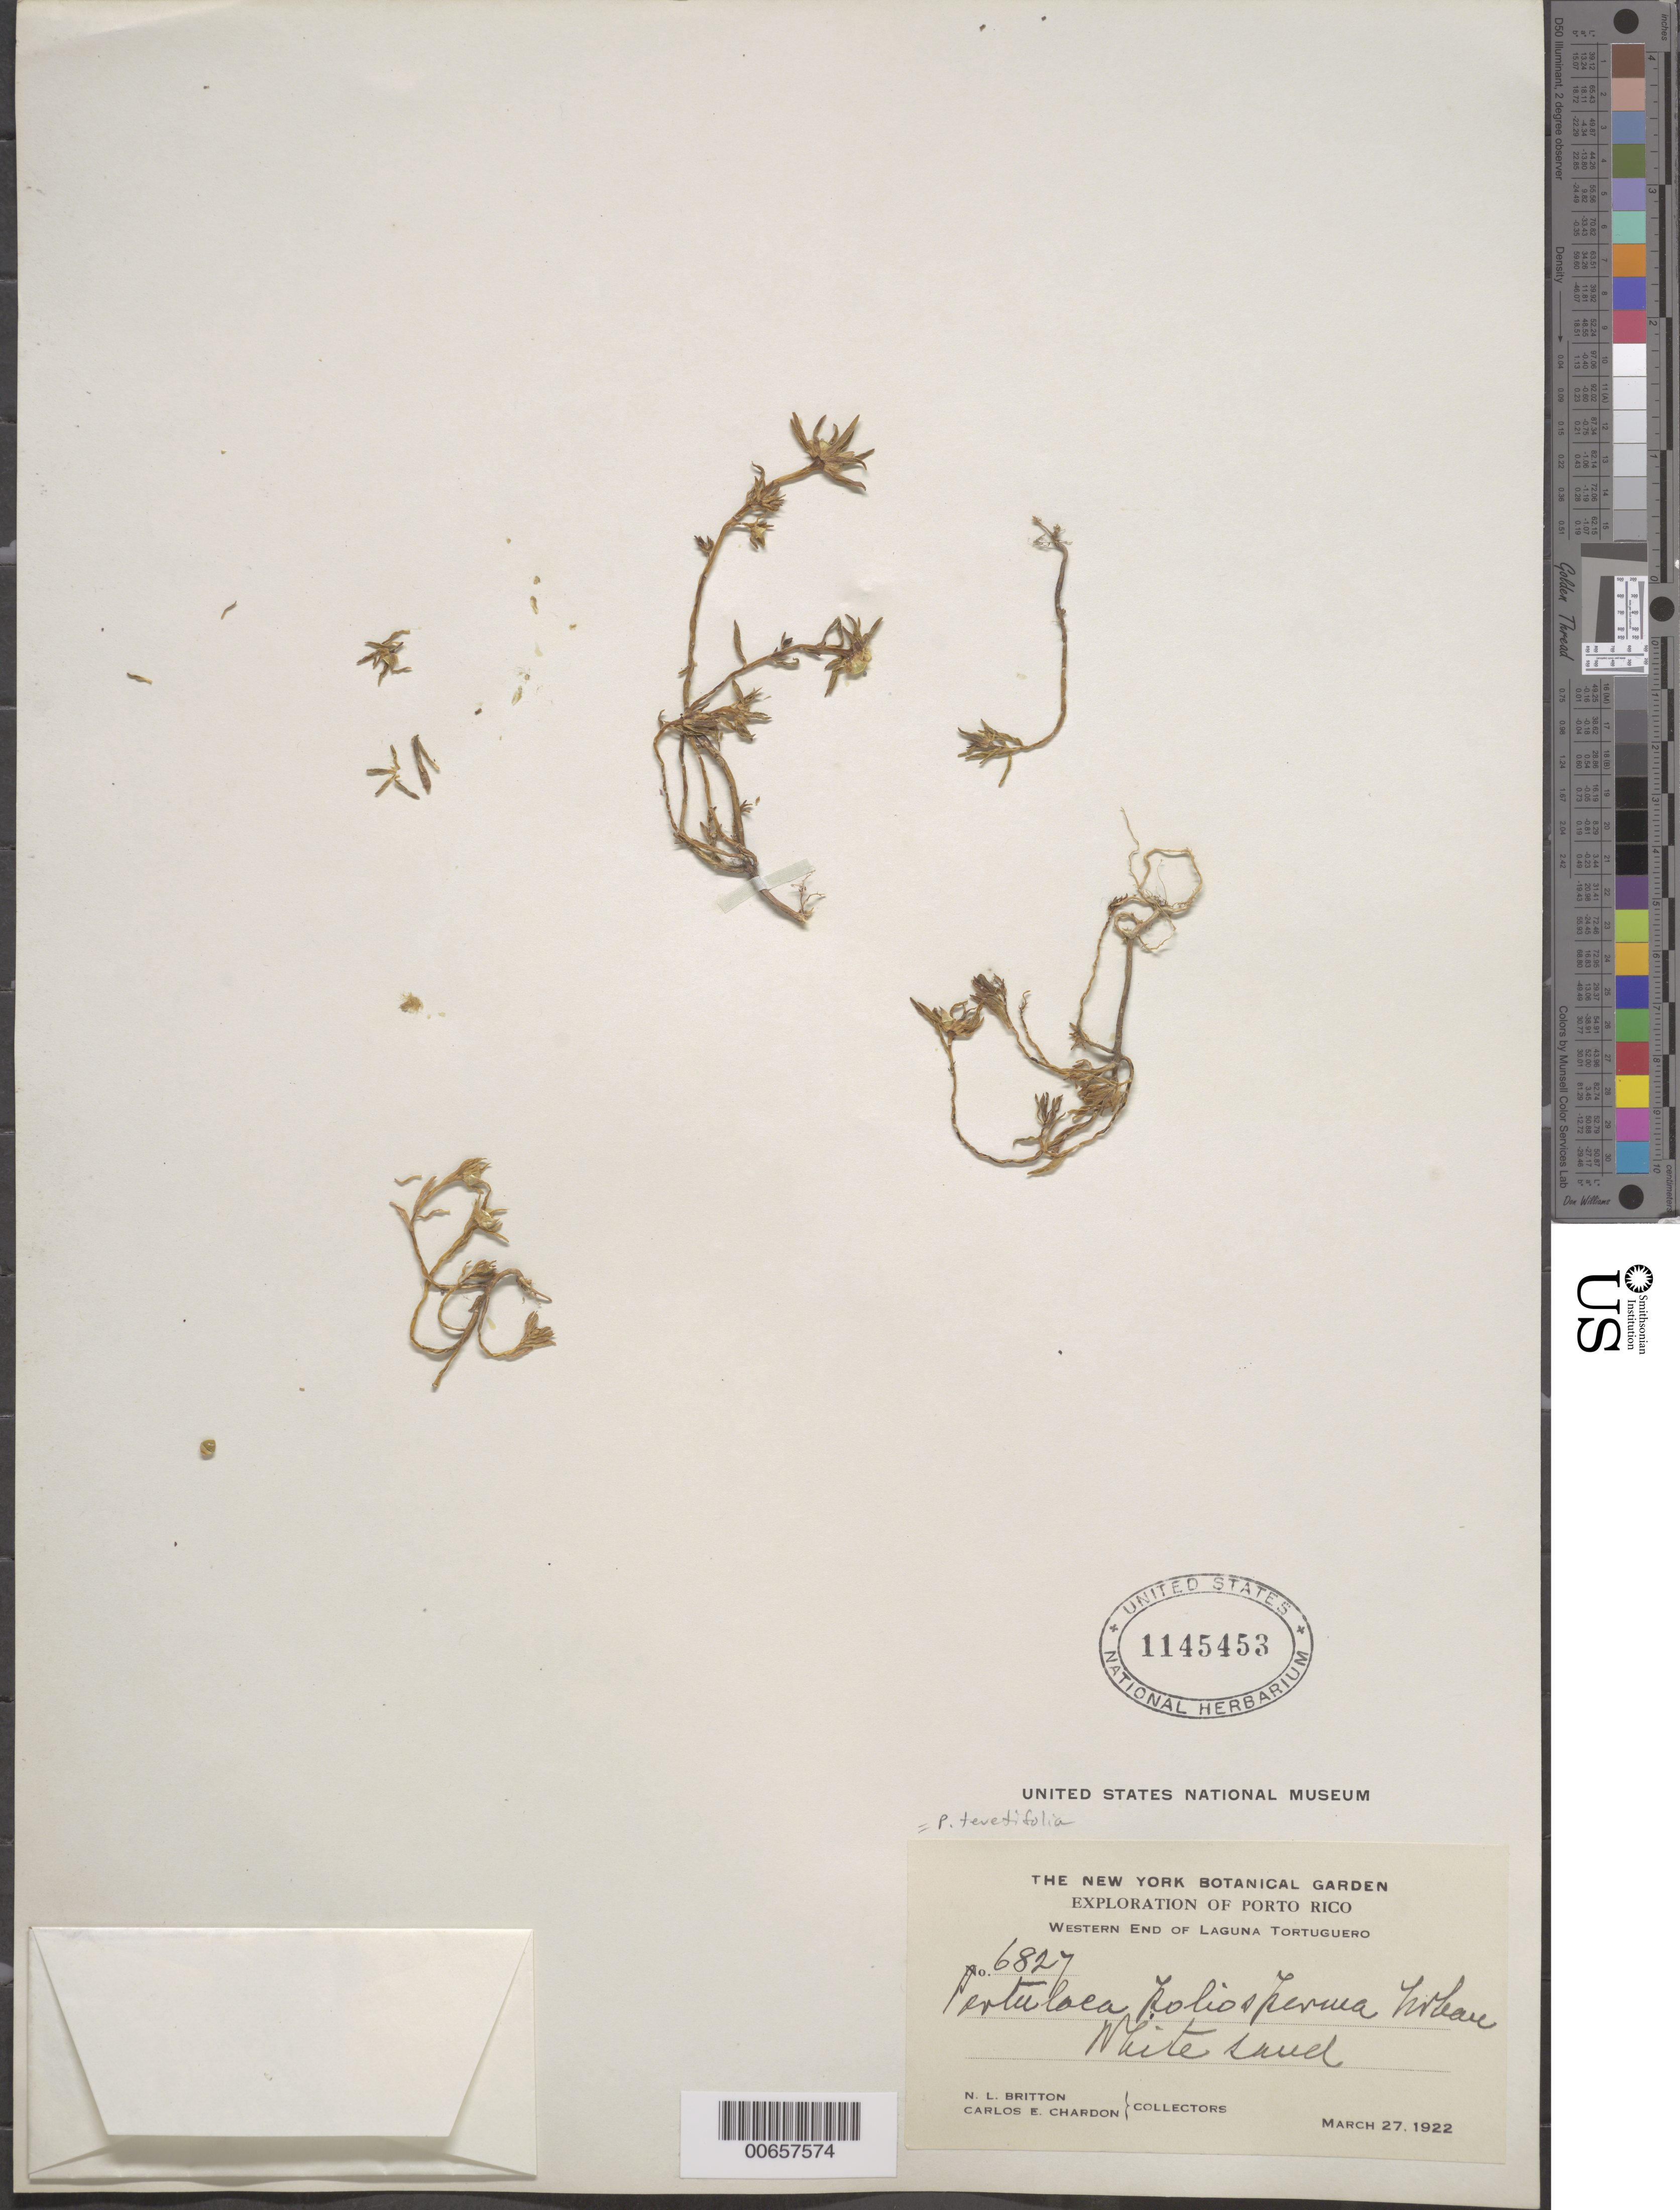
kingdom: Plantae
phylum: Tracheophyta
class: Magnoliopsida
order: Caryophyllales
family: Portulacaceae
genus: Portulaca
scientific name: Portulaca poliosperma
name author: Urb.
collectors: N. Britton & C. E. Chardón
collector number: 6827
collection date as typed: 27 Mar 1922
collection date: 1922-03-27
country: Puerto Rico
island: Greater Antilles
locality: Laguna Tortuguero, western end of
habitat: White sand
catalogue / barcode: US 1145453